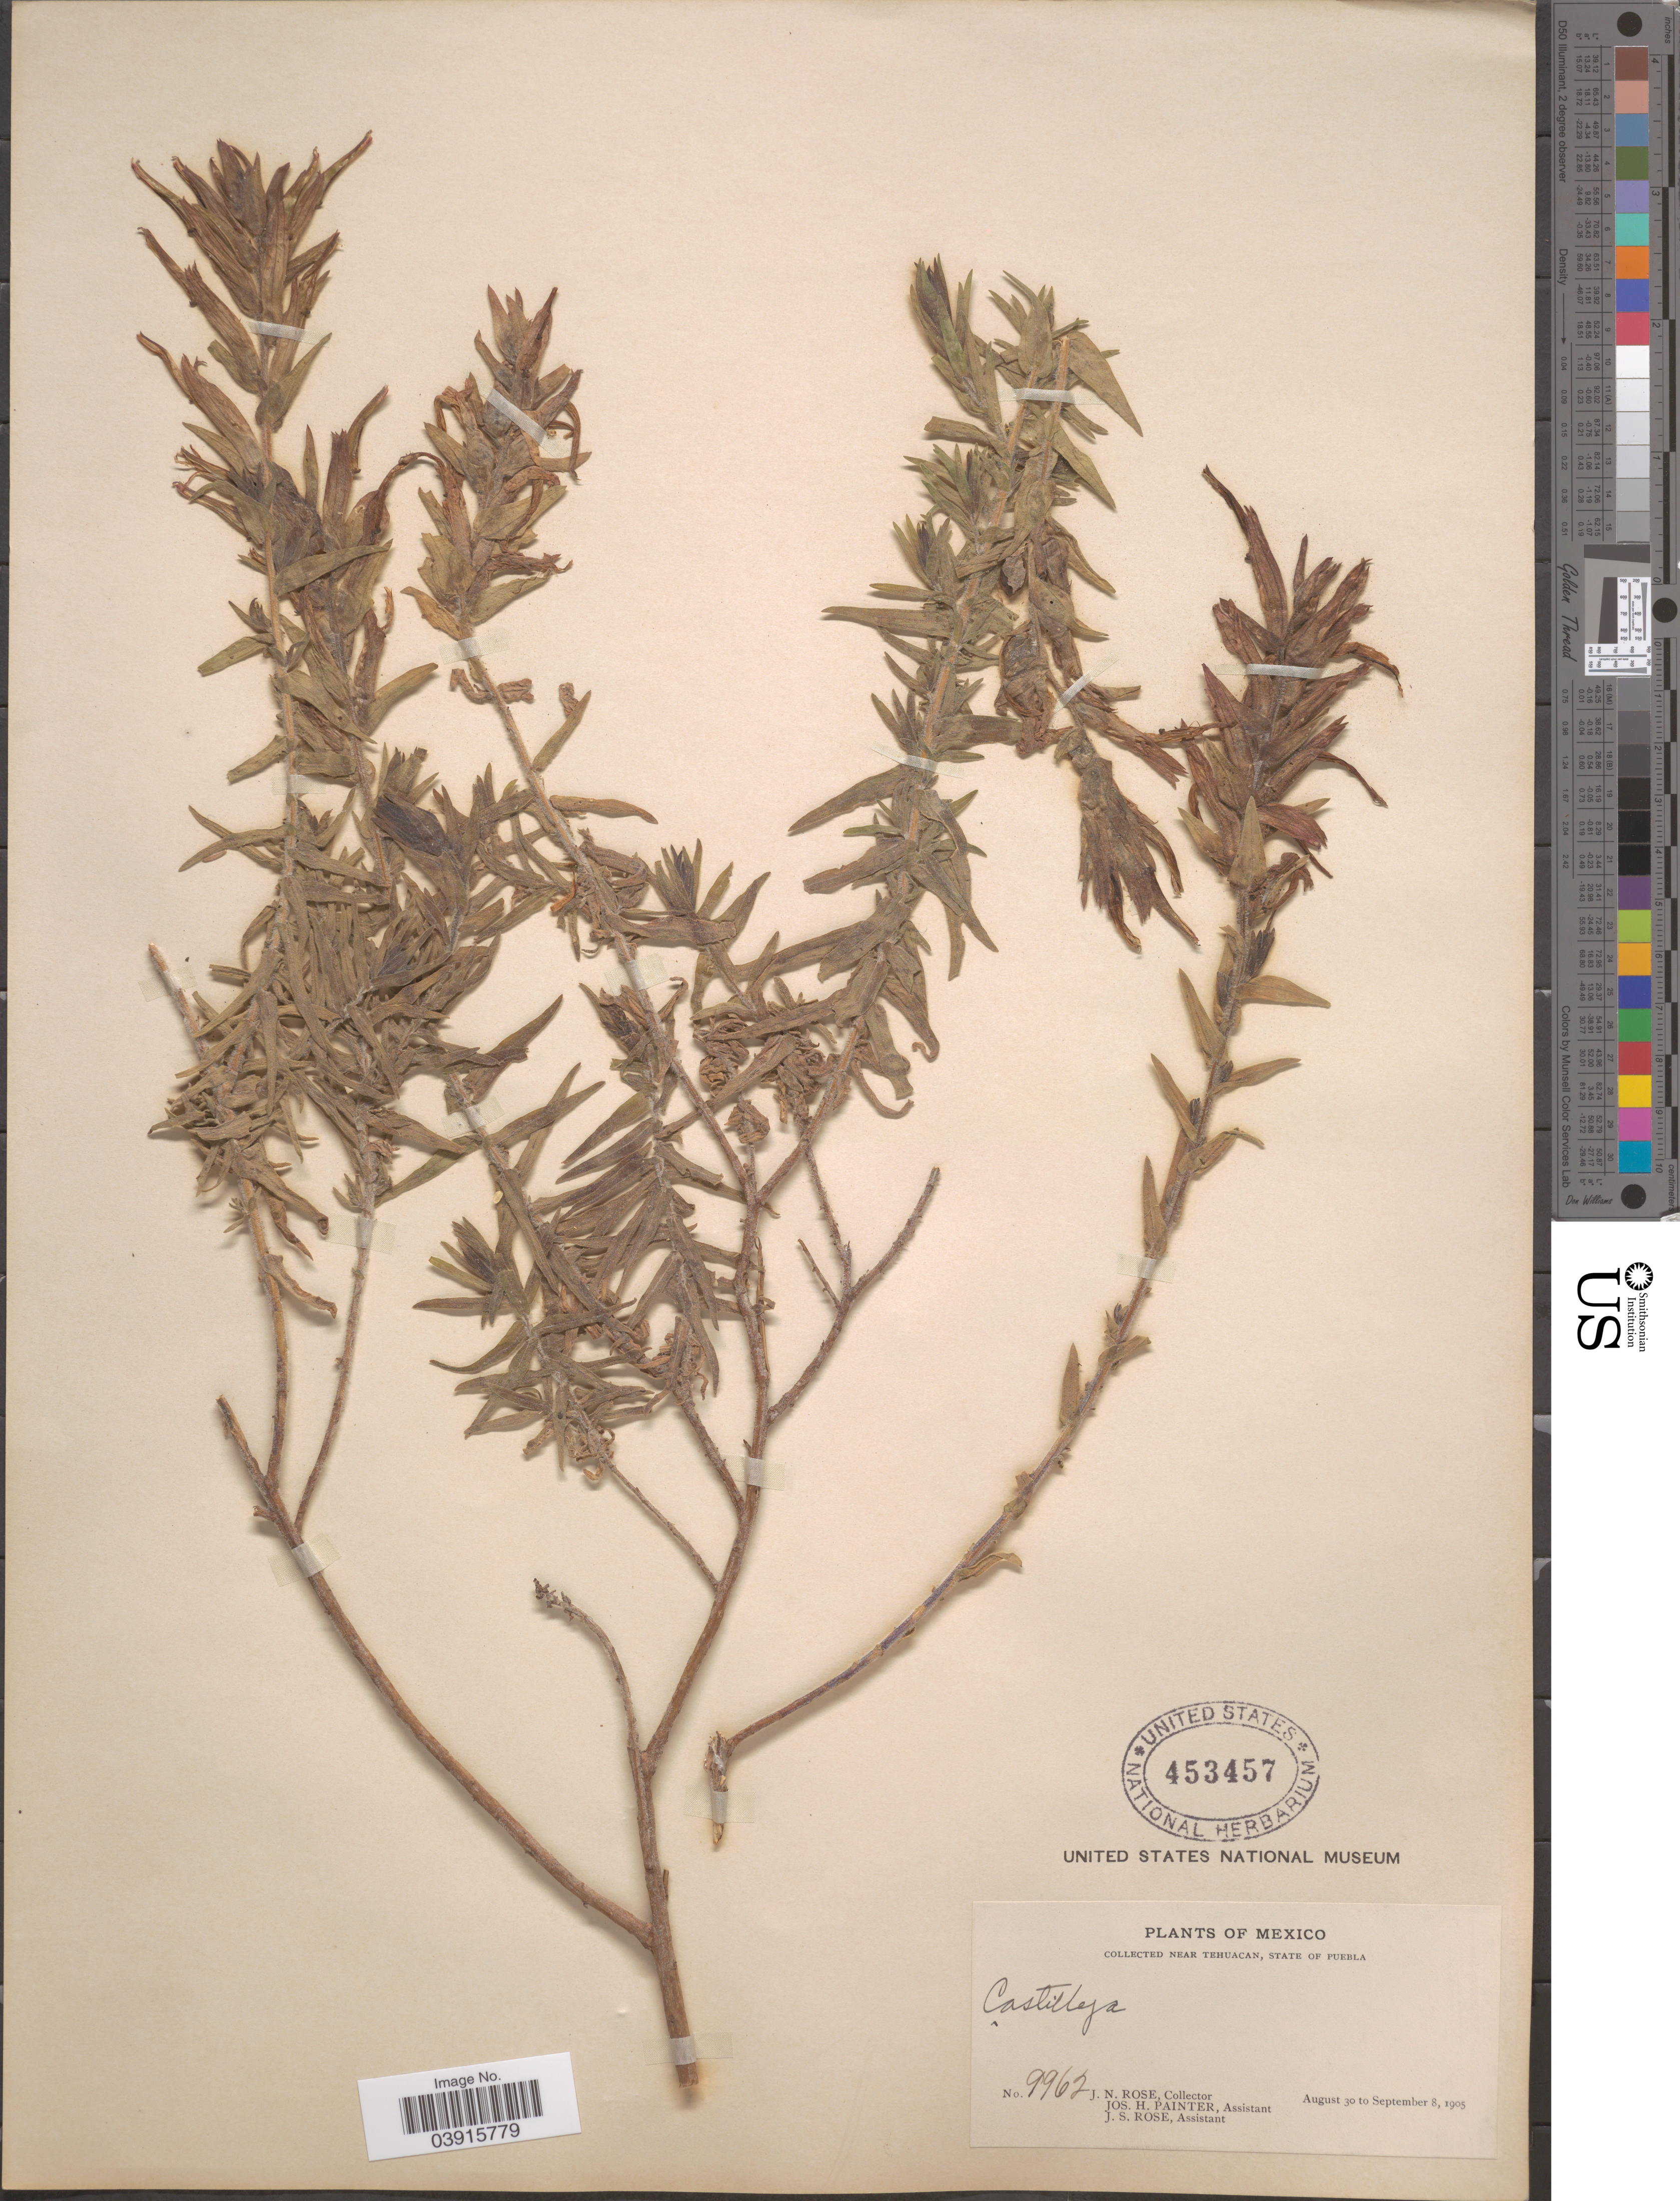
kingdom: Plantae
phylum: Tracheophyta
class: Magnoliopsida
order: Lamiales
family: Orobanchaceae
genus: Castilleja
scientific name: Castilleja tenuiflora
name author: Benth.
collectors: J. N. Rose, J. H. Painter & J. S. Rose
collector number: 9962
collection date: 1905-08-30/1905-09-08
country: Mexico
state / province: Puebla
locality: Near Tehuacan.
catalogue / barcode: US 453457